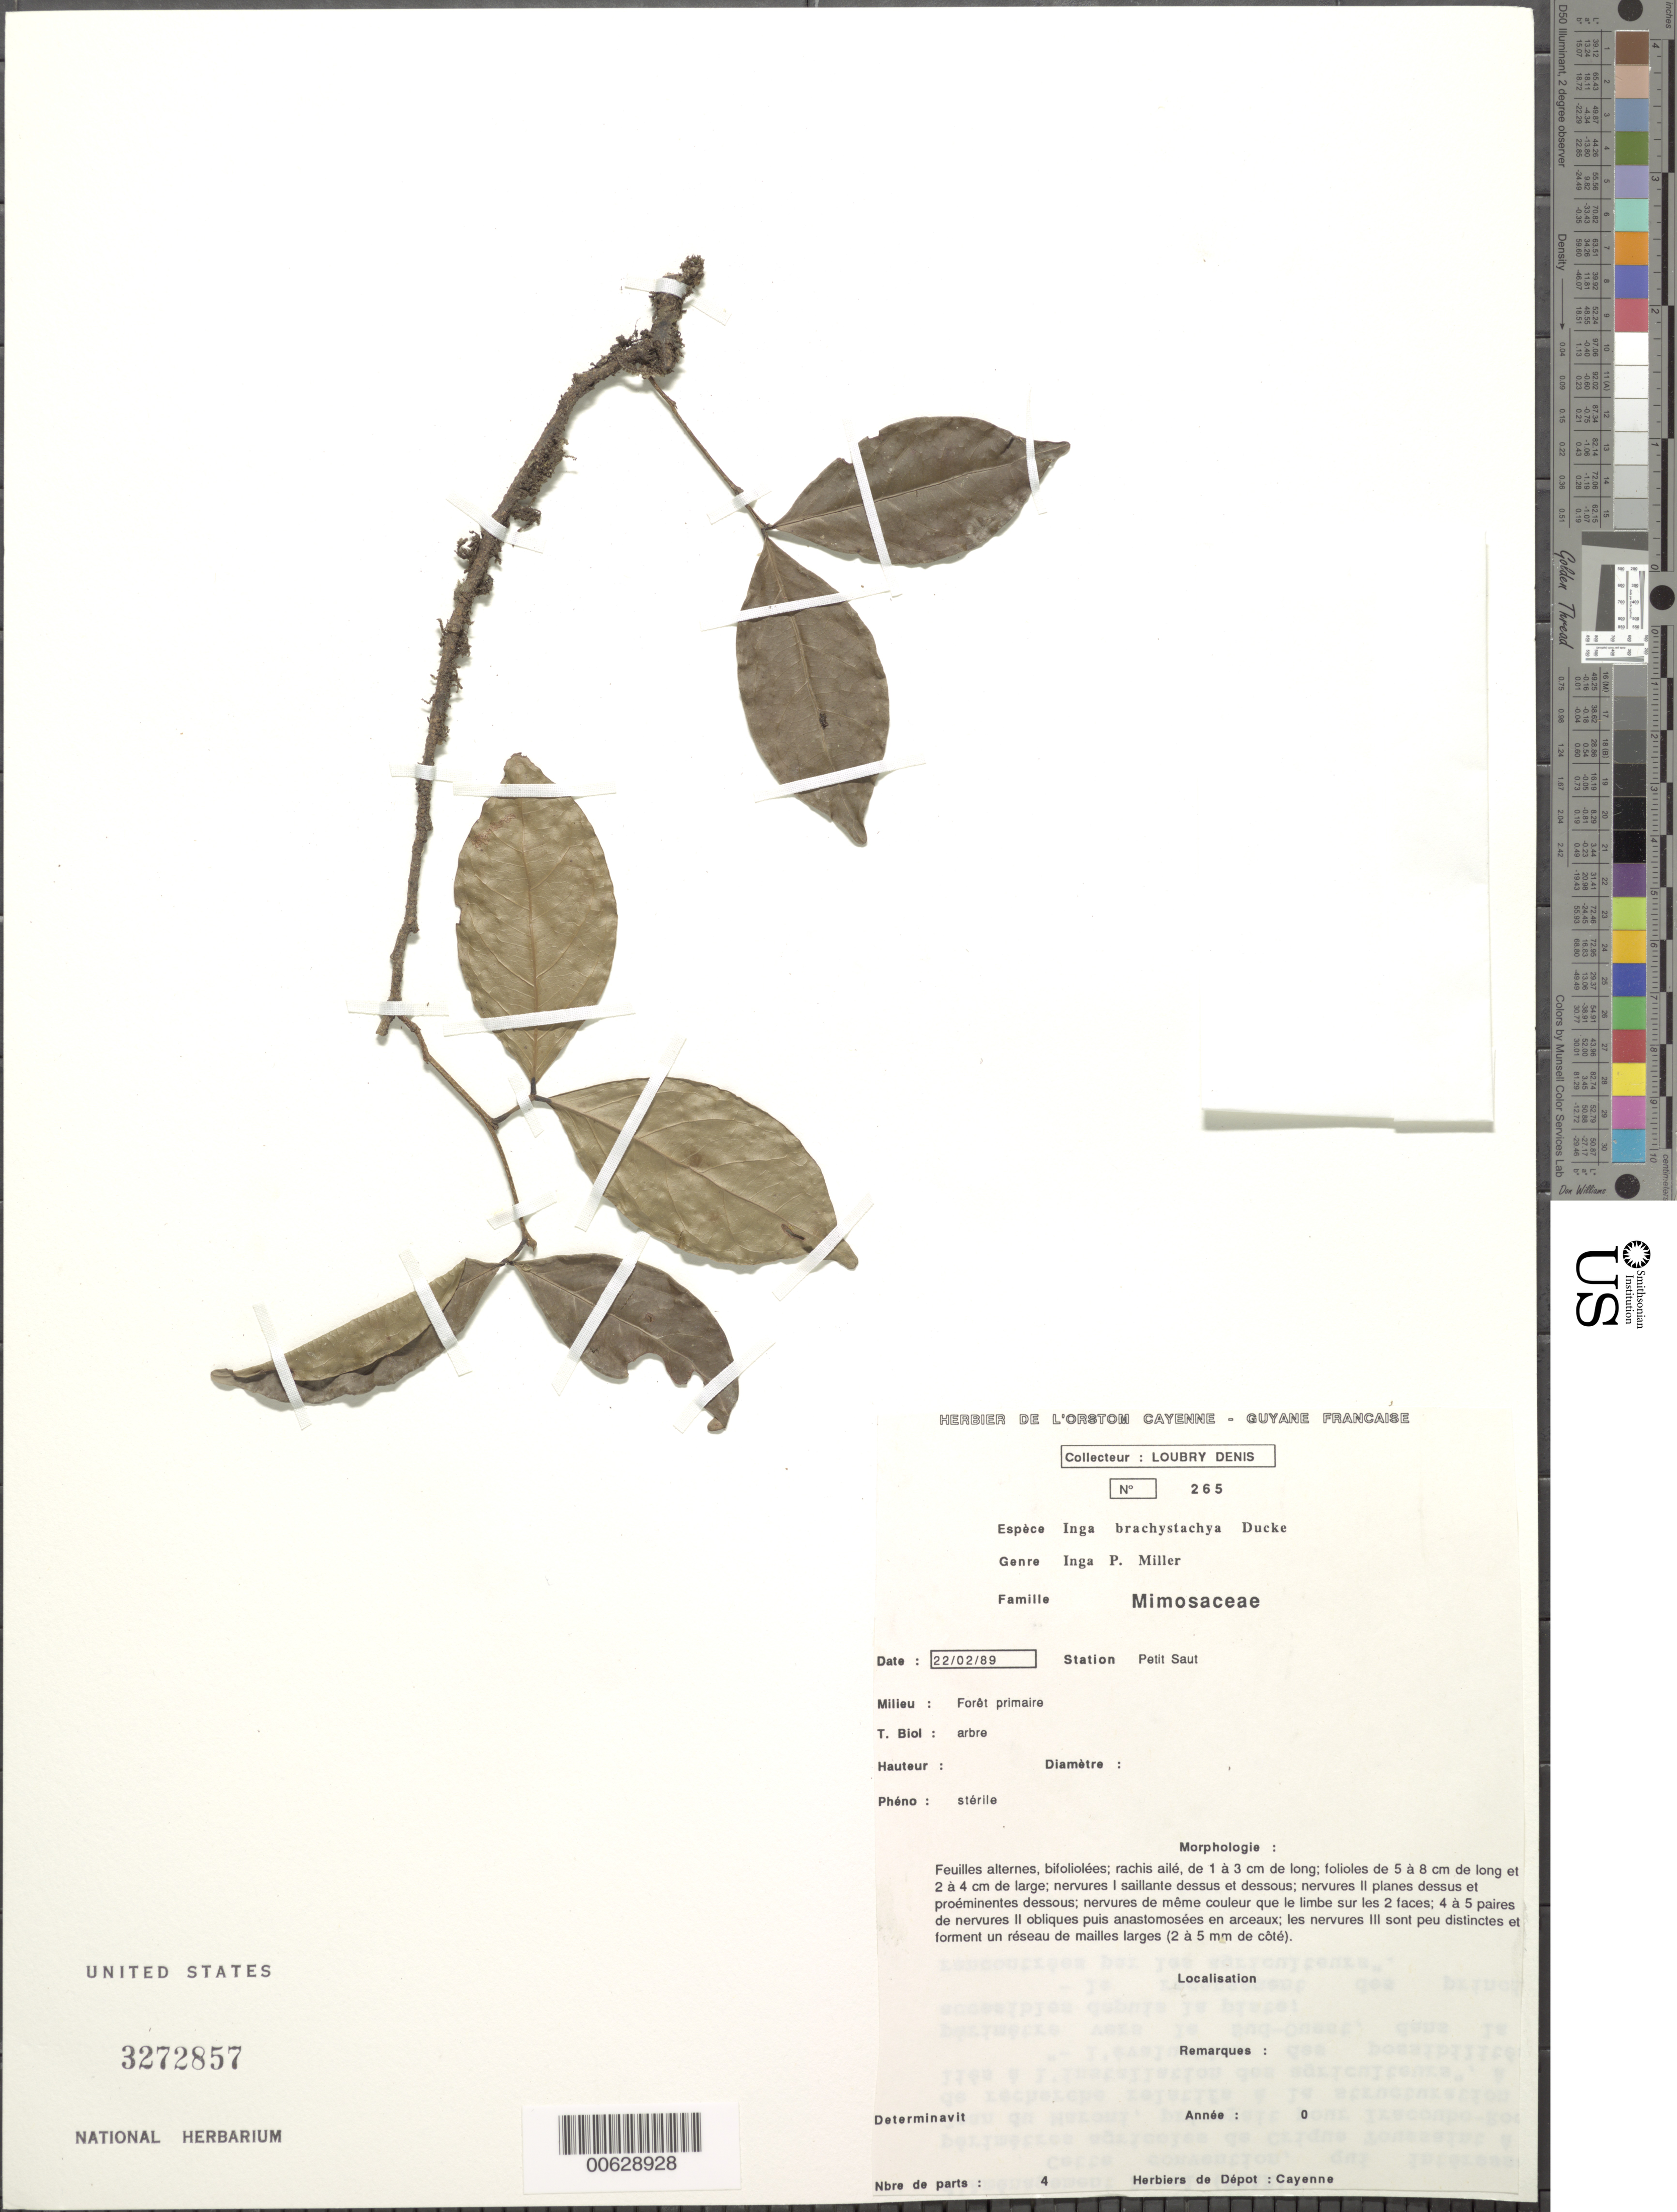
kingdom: Plantae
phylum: Tracheophyta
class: Magnoliopsida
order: Fabales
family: Fabaceae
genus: Inga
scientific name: Inga brachystachya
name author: Ducke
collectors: D. Loubry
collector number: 265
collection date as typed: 22-Feb-89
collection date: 1989-02-22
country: French Guiana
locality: Petit Saut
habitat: Foret primaire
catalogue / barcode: US 3272857